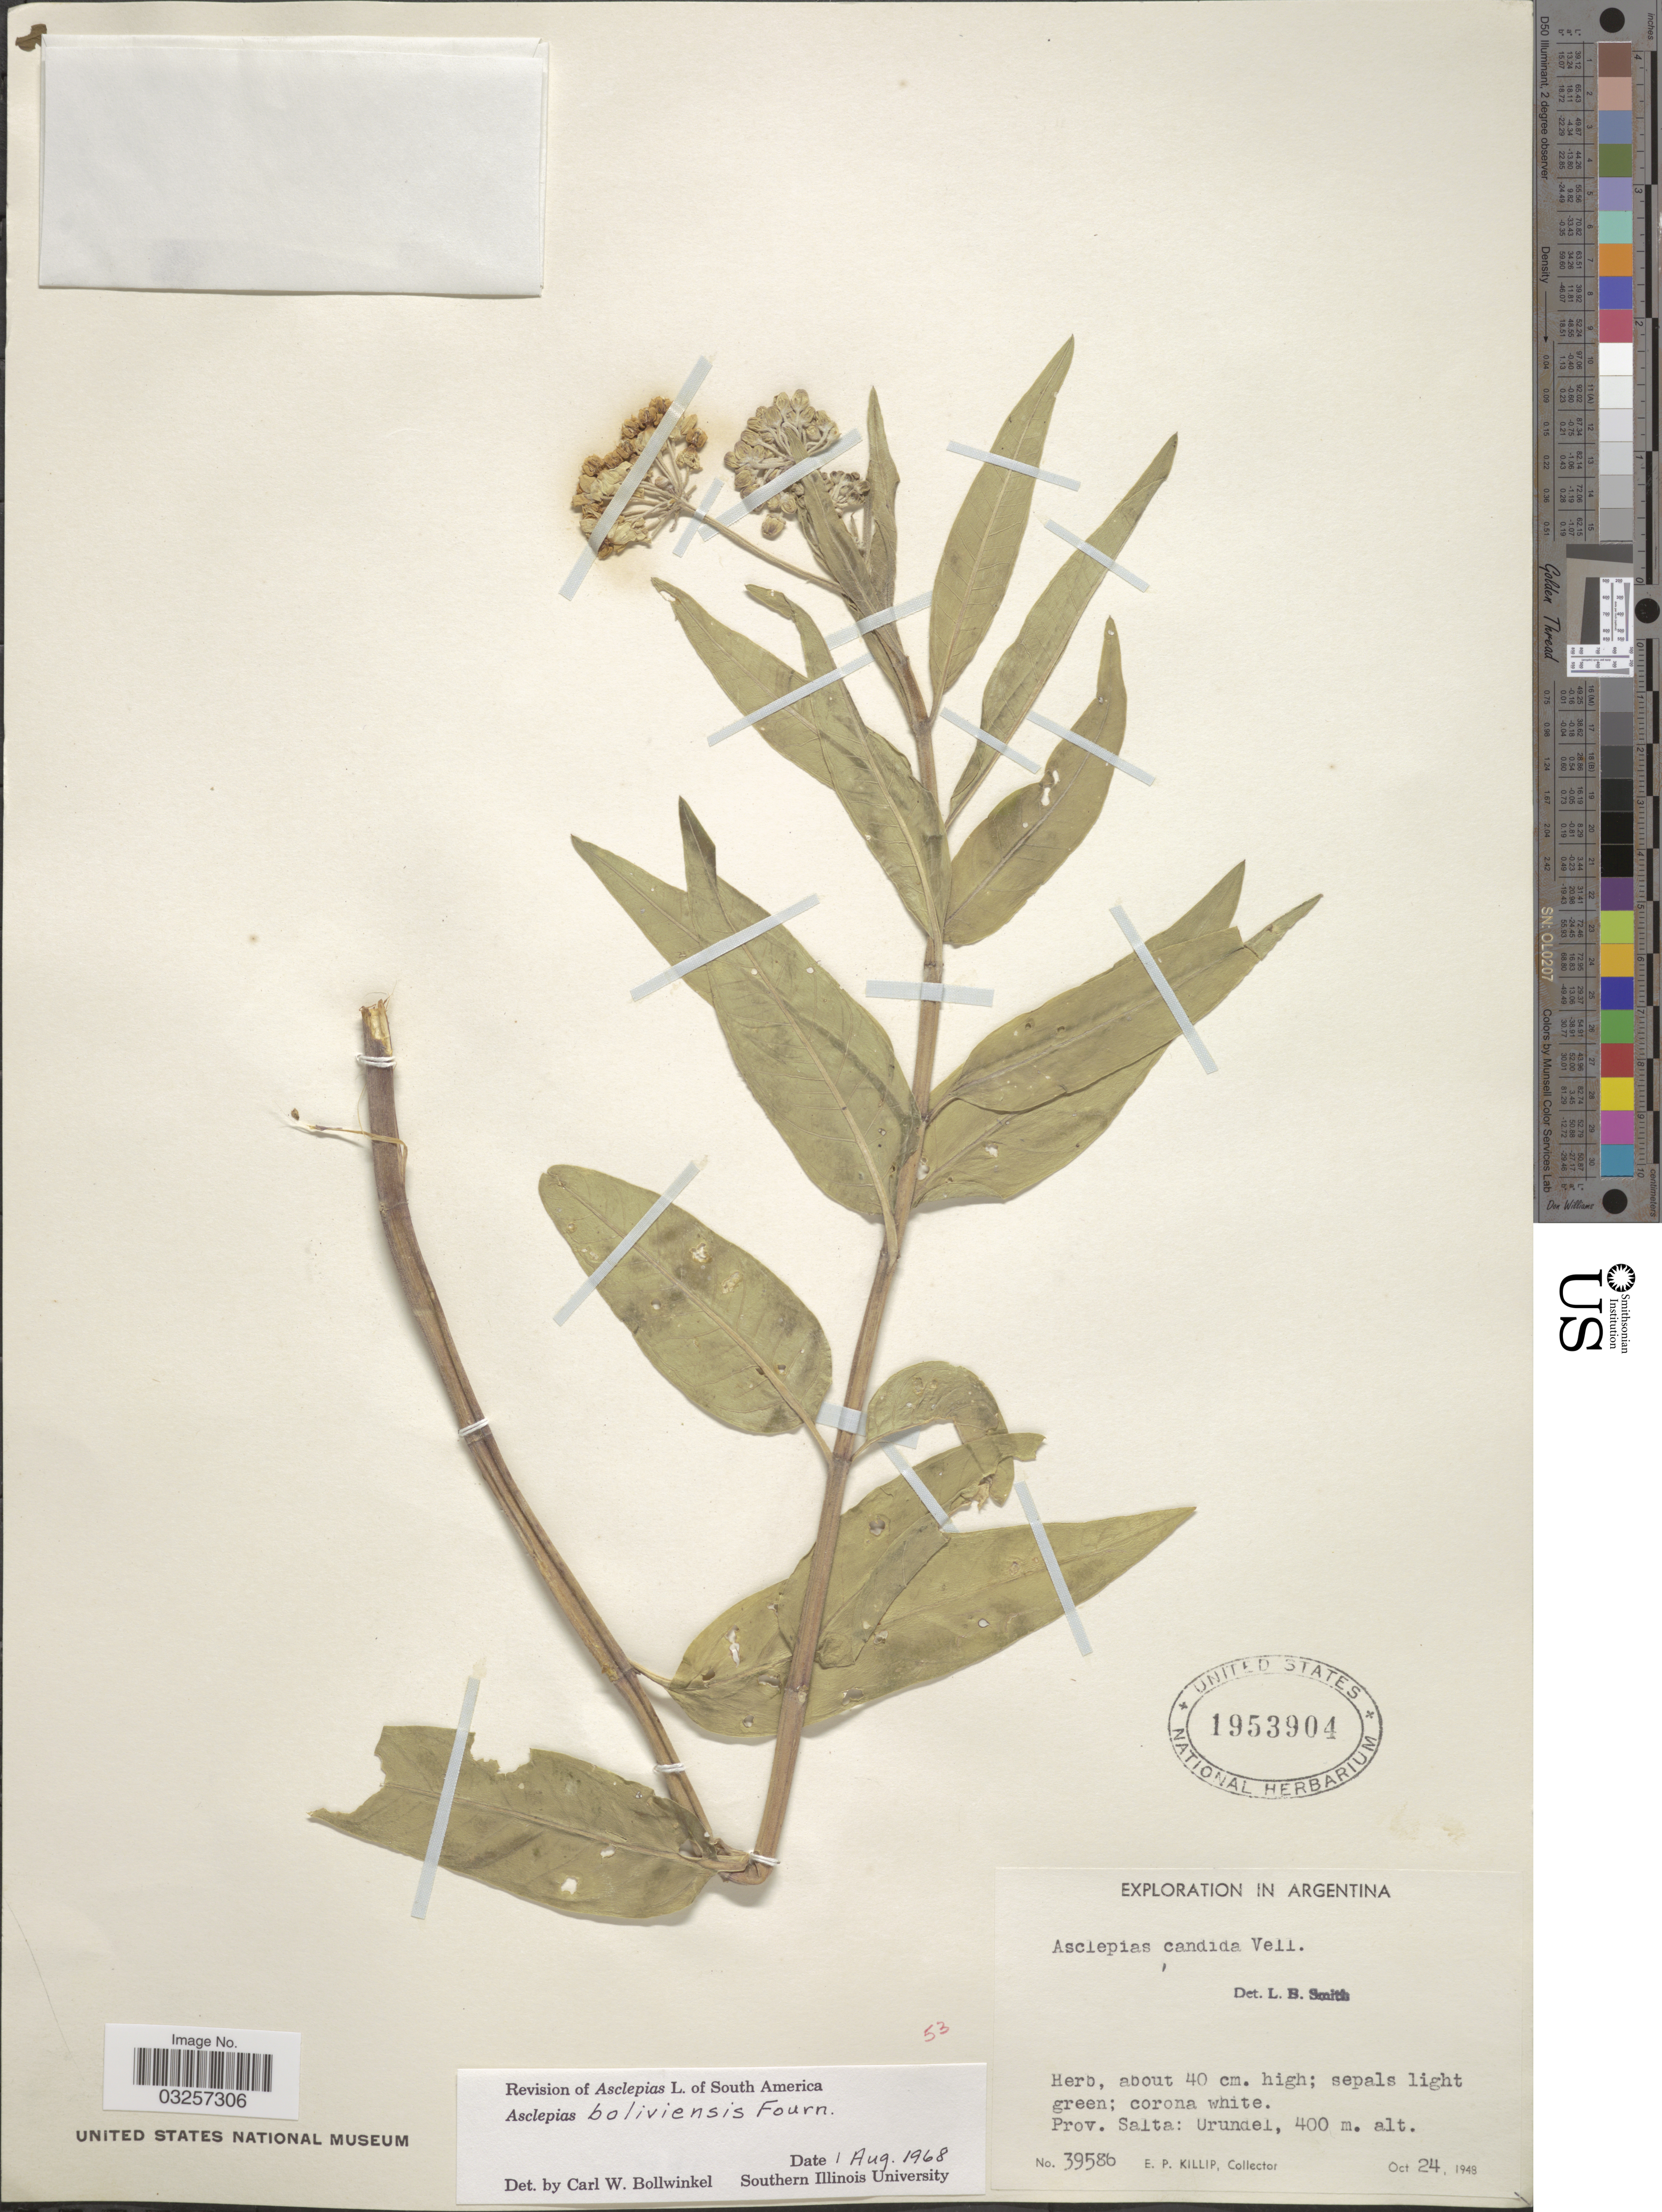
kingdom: Plantae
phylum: Tracheophyta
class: Magnoliopsida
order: Gentianales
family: Apocynaceae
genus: Asclepias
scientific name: Asclepias boliviensis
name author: E. Fourn.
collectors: E. P. Killip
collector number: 39586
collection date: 1948-10-24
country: Argentina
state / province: Salta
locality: Prov. Salta: Urundel.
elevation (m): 400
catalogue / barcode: US 1953904